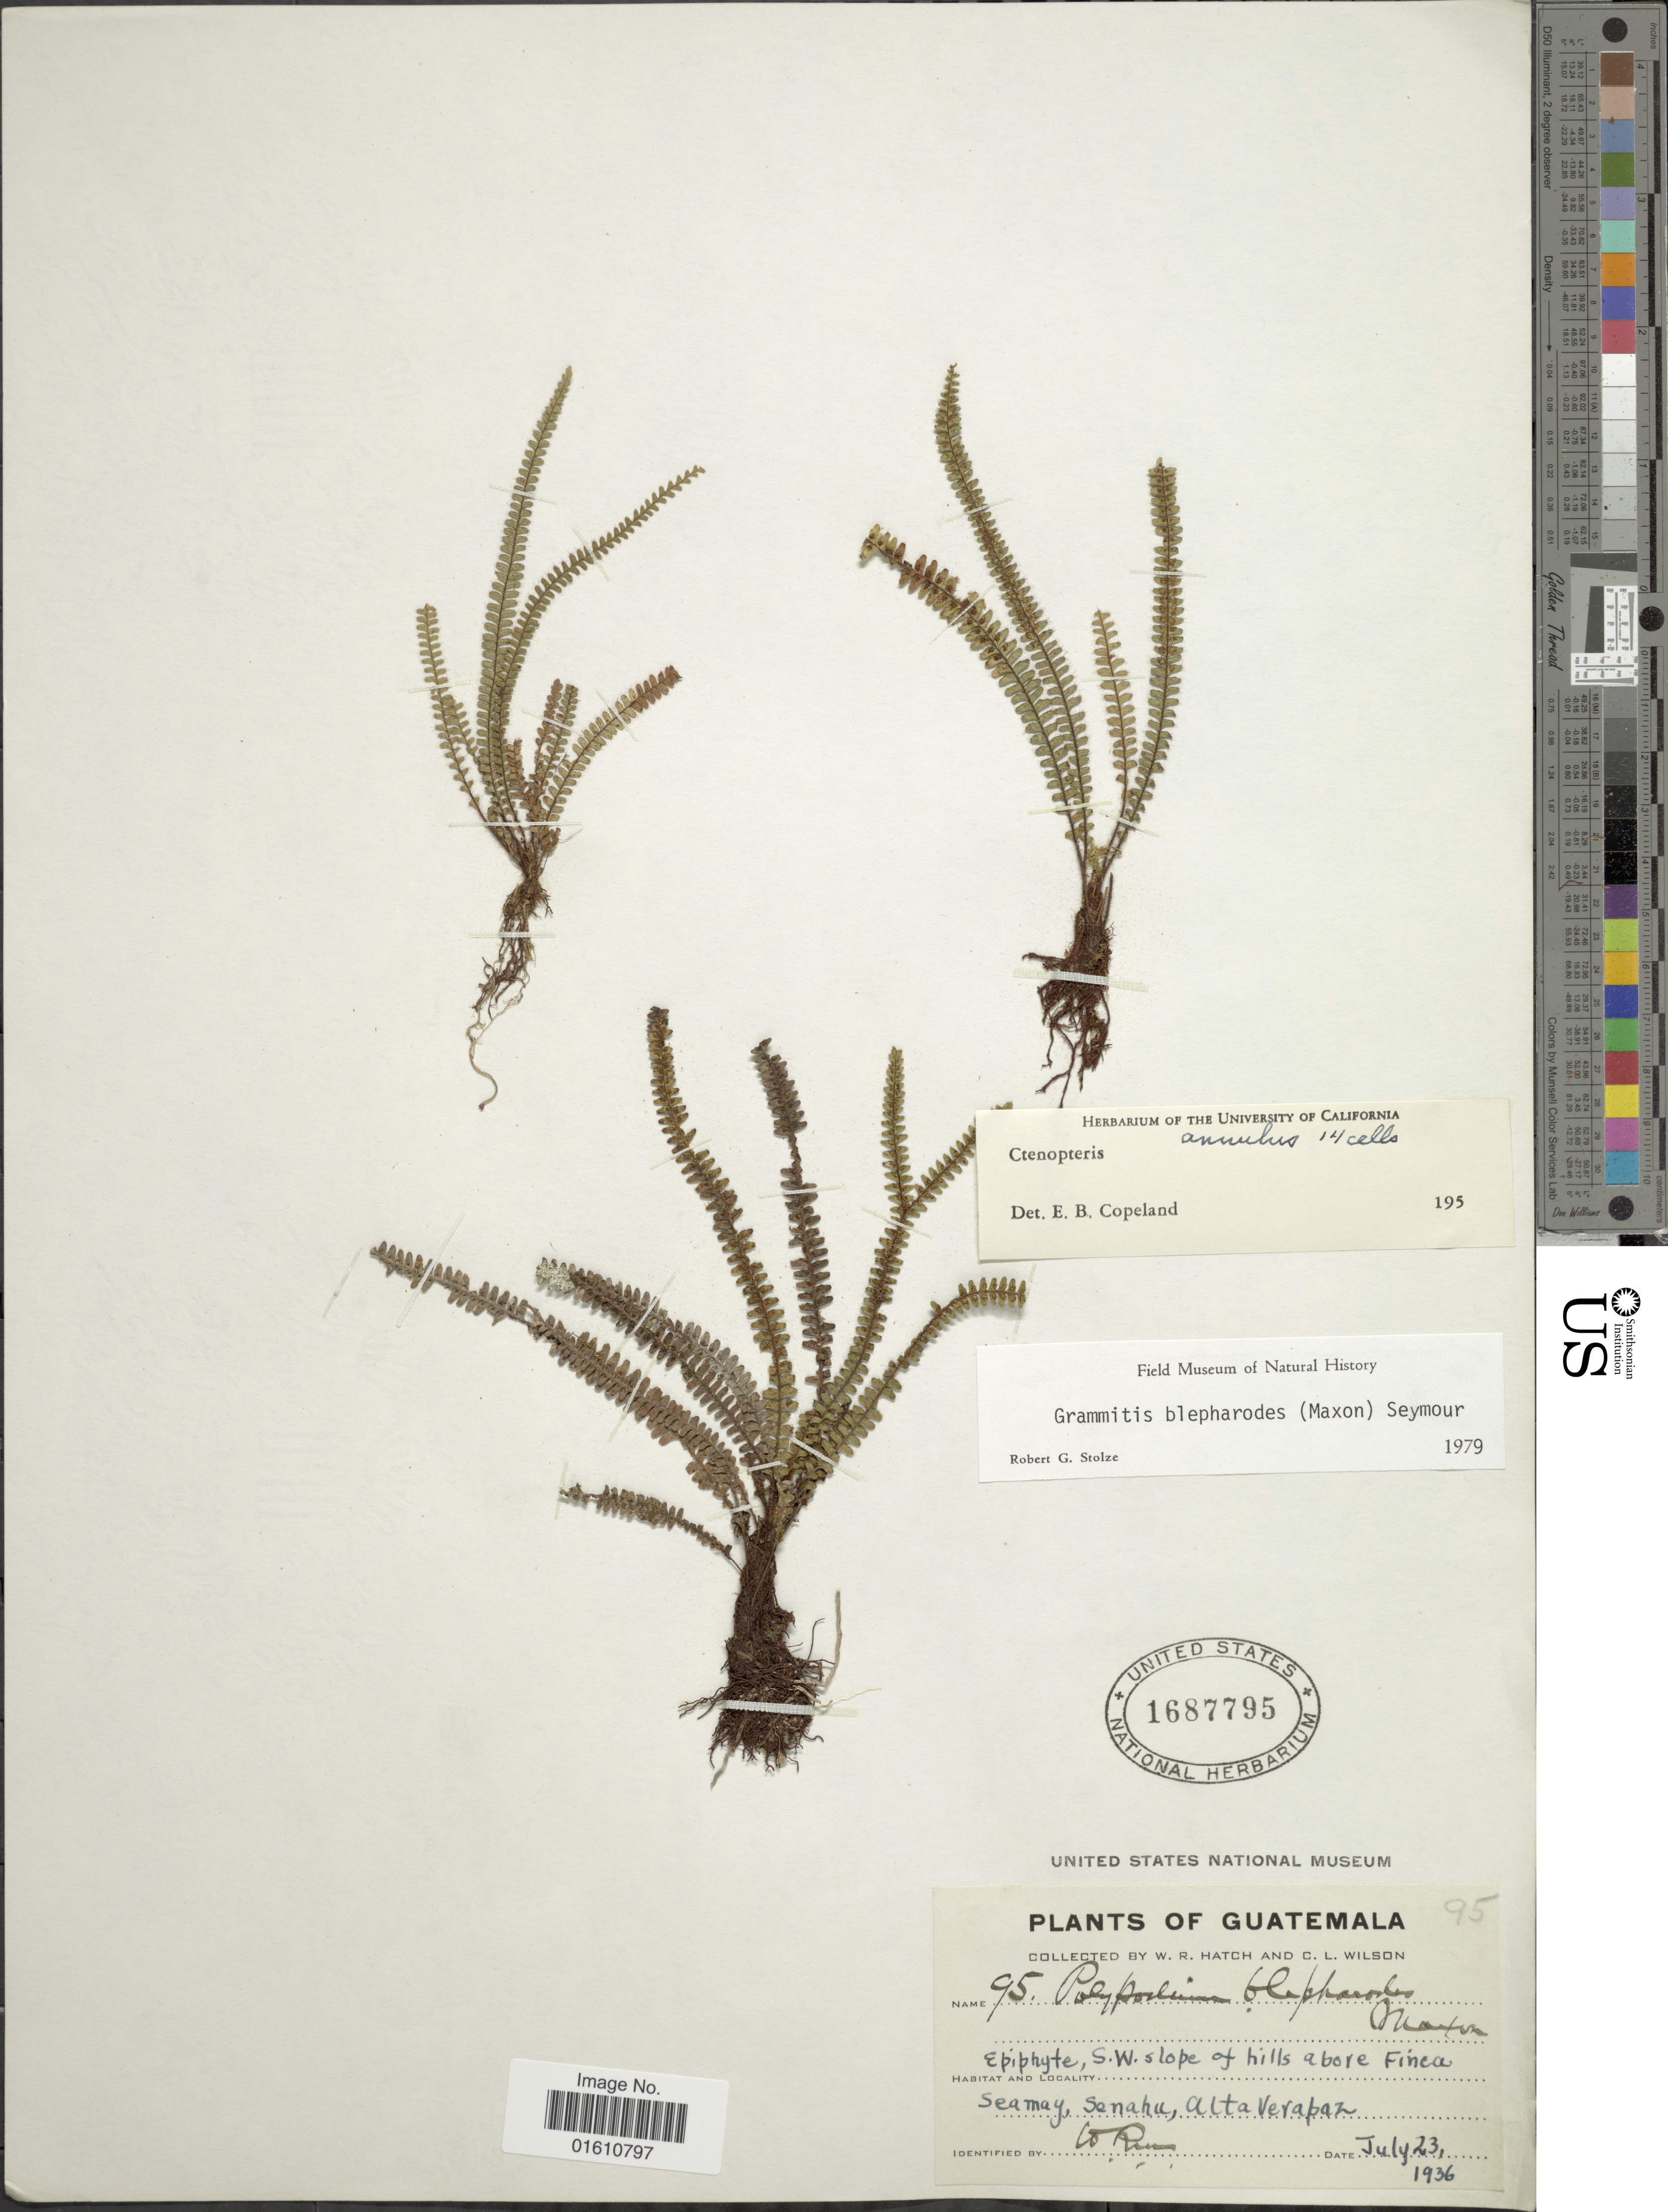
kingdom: Plantae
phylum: Tracheophyta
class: Polypodiopsida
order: Polypodiales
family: Polypodiaceae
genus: Moranopteris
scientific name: Moranopteris taenifolia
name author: (Jenman) R. Y. Hirai & J. Prado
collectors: W. Hatch & C. L. Wilson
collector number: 95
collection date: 1936-07-23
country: Guatemala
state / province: Alta Verapaz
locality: Seamay, Senahu, Alta Verapaz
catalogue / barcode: US 1687795